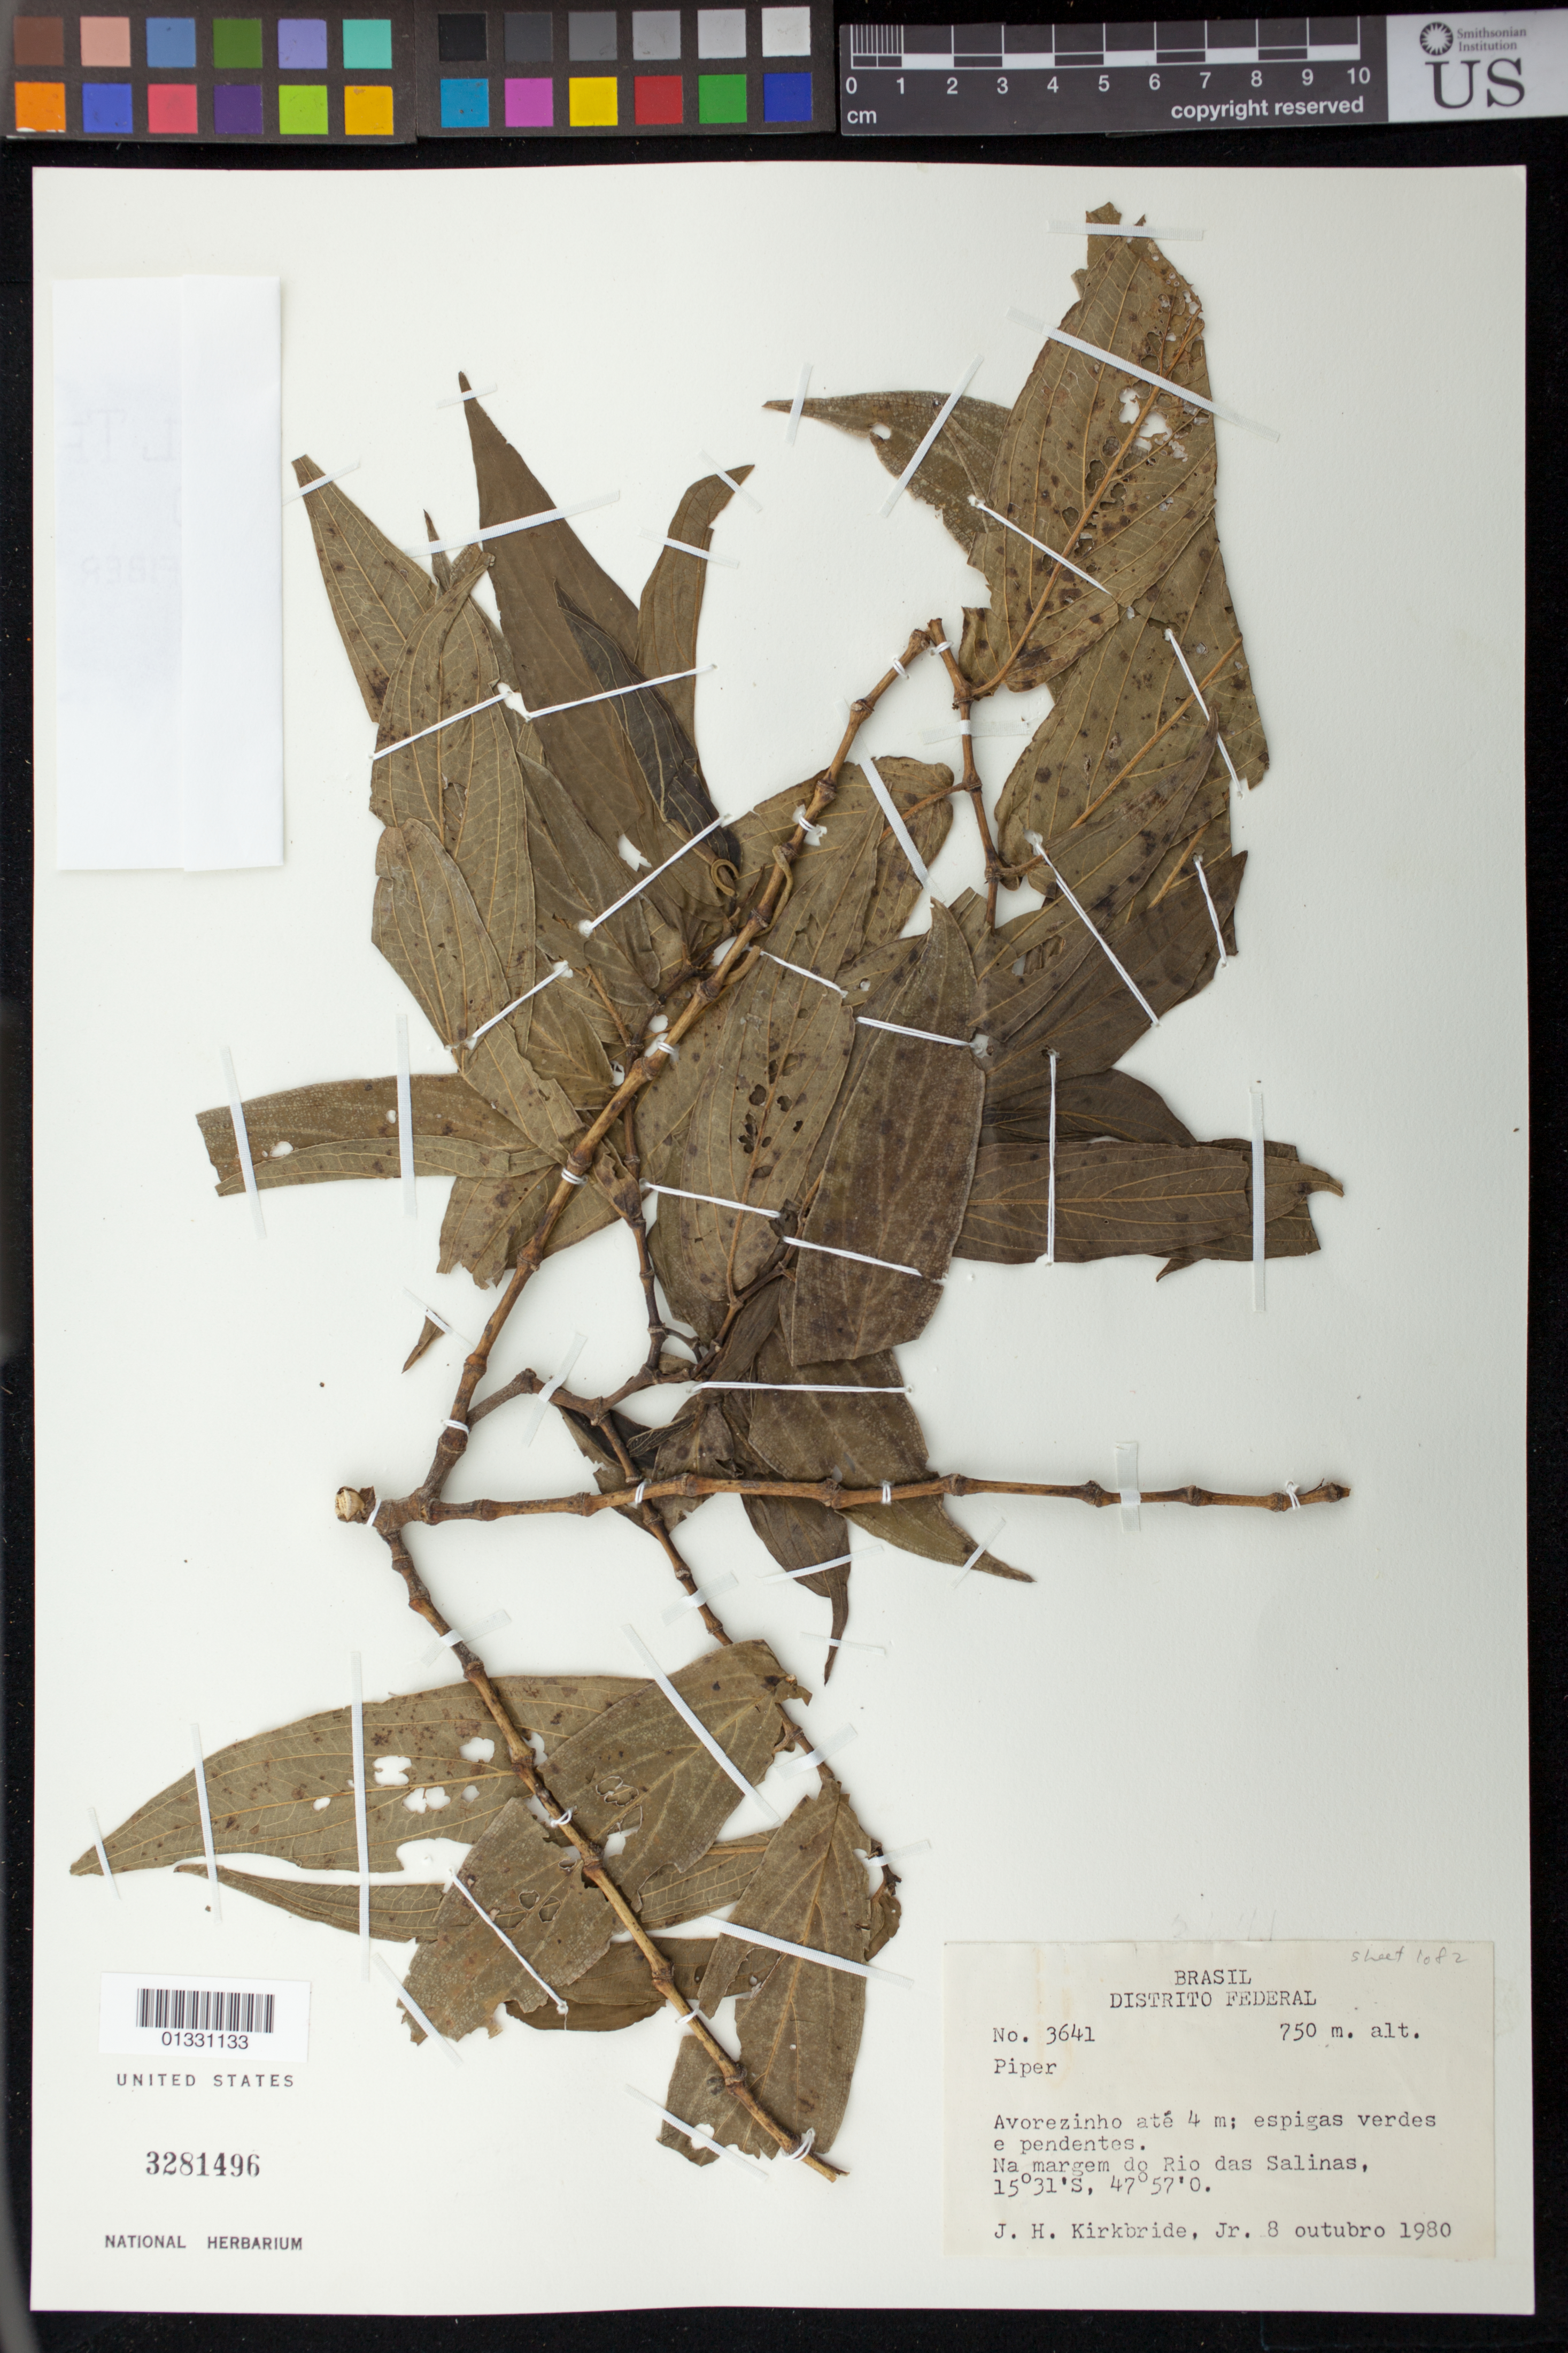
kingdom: Plantae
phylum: Tracheophyta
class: Magnoliopsida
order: Piperales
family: Piperaceae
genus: Piper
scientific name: Piper sp.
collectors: J. H. Kirkbride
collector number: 3641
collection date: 1980-10-08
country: Brazil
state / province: Distrito Federal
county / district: Brasília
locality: Na margem do Rio Salinas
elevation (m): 750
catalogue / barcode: US 3281496